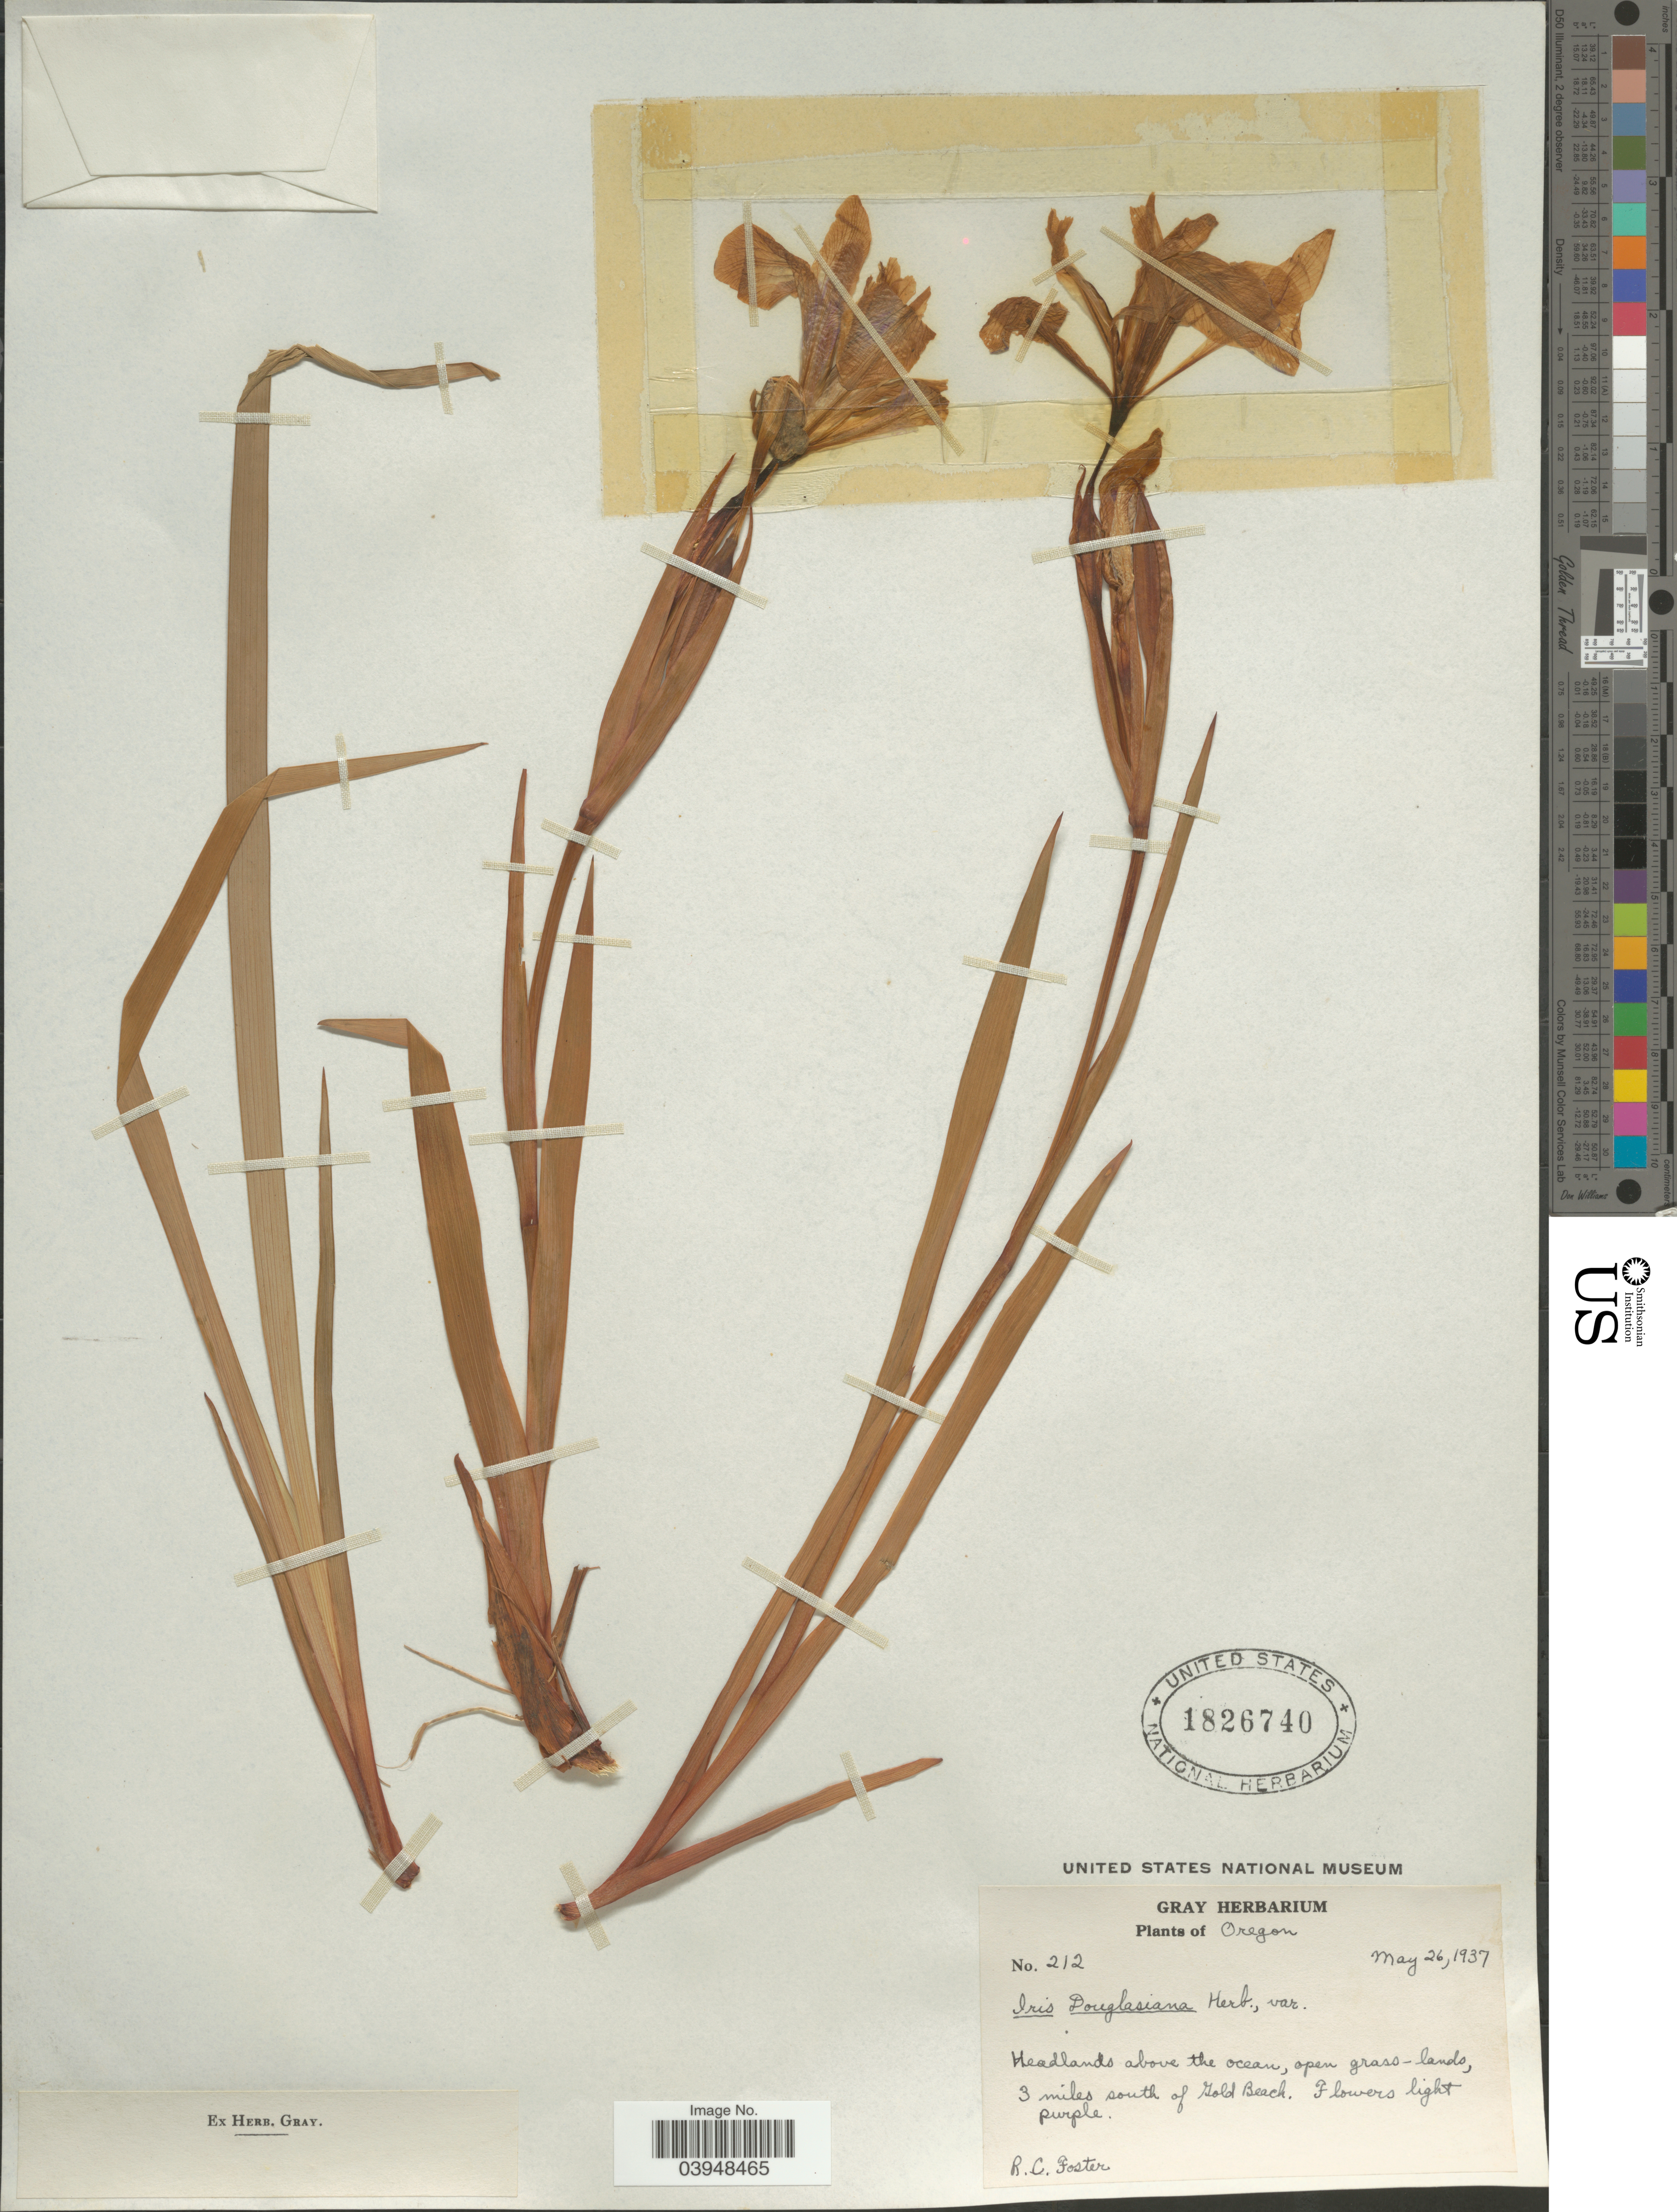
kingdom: Plantae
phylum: Tracheophyta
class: Liliopsida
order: Asparagales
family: Iridaceae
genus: Iris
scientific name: Iris douglasiana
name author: Herb.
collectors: R. C. Foster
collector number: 212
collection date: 1937-05-26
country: United States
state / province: Oregon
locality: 3 miles south of Gold Beach.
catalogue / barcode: US 1826740